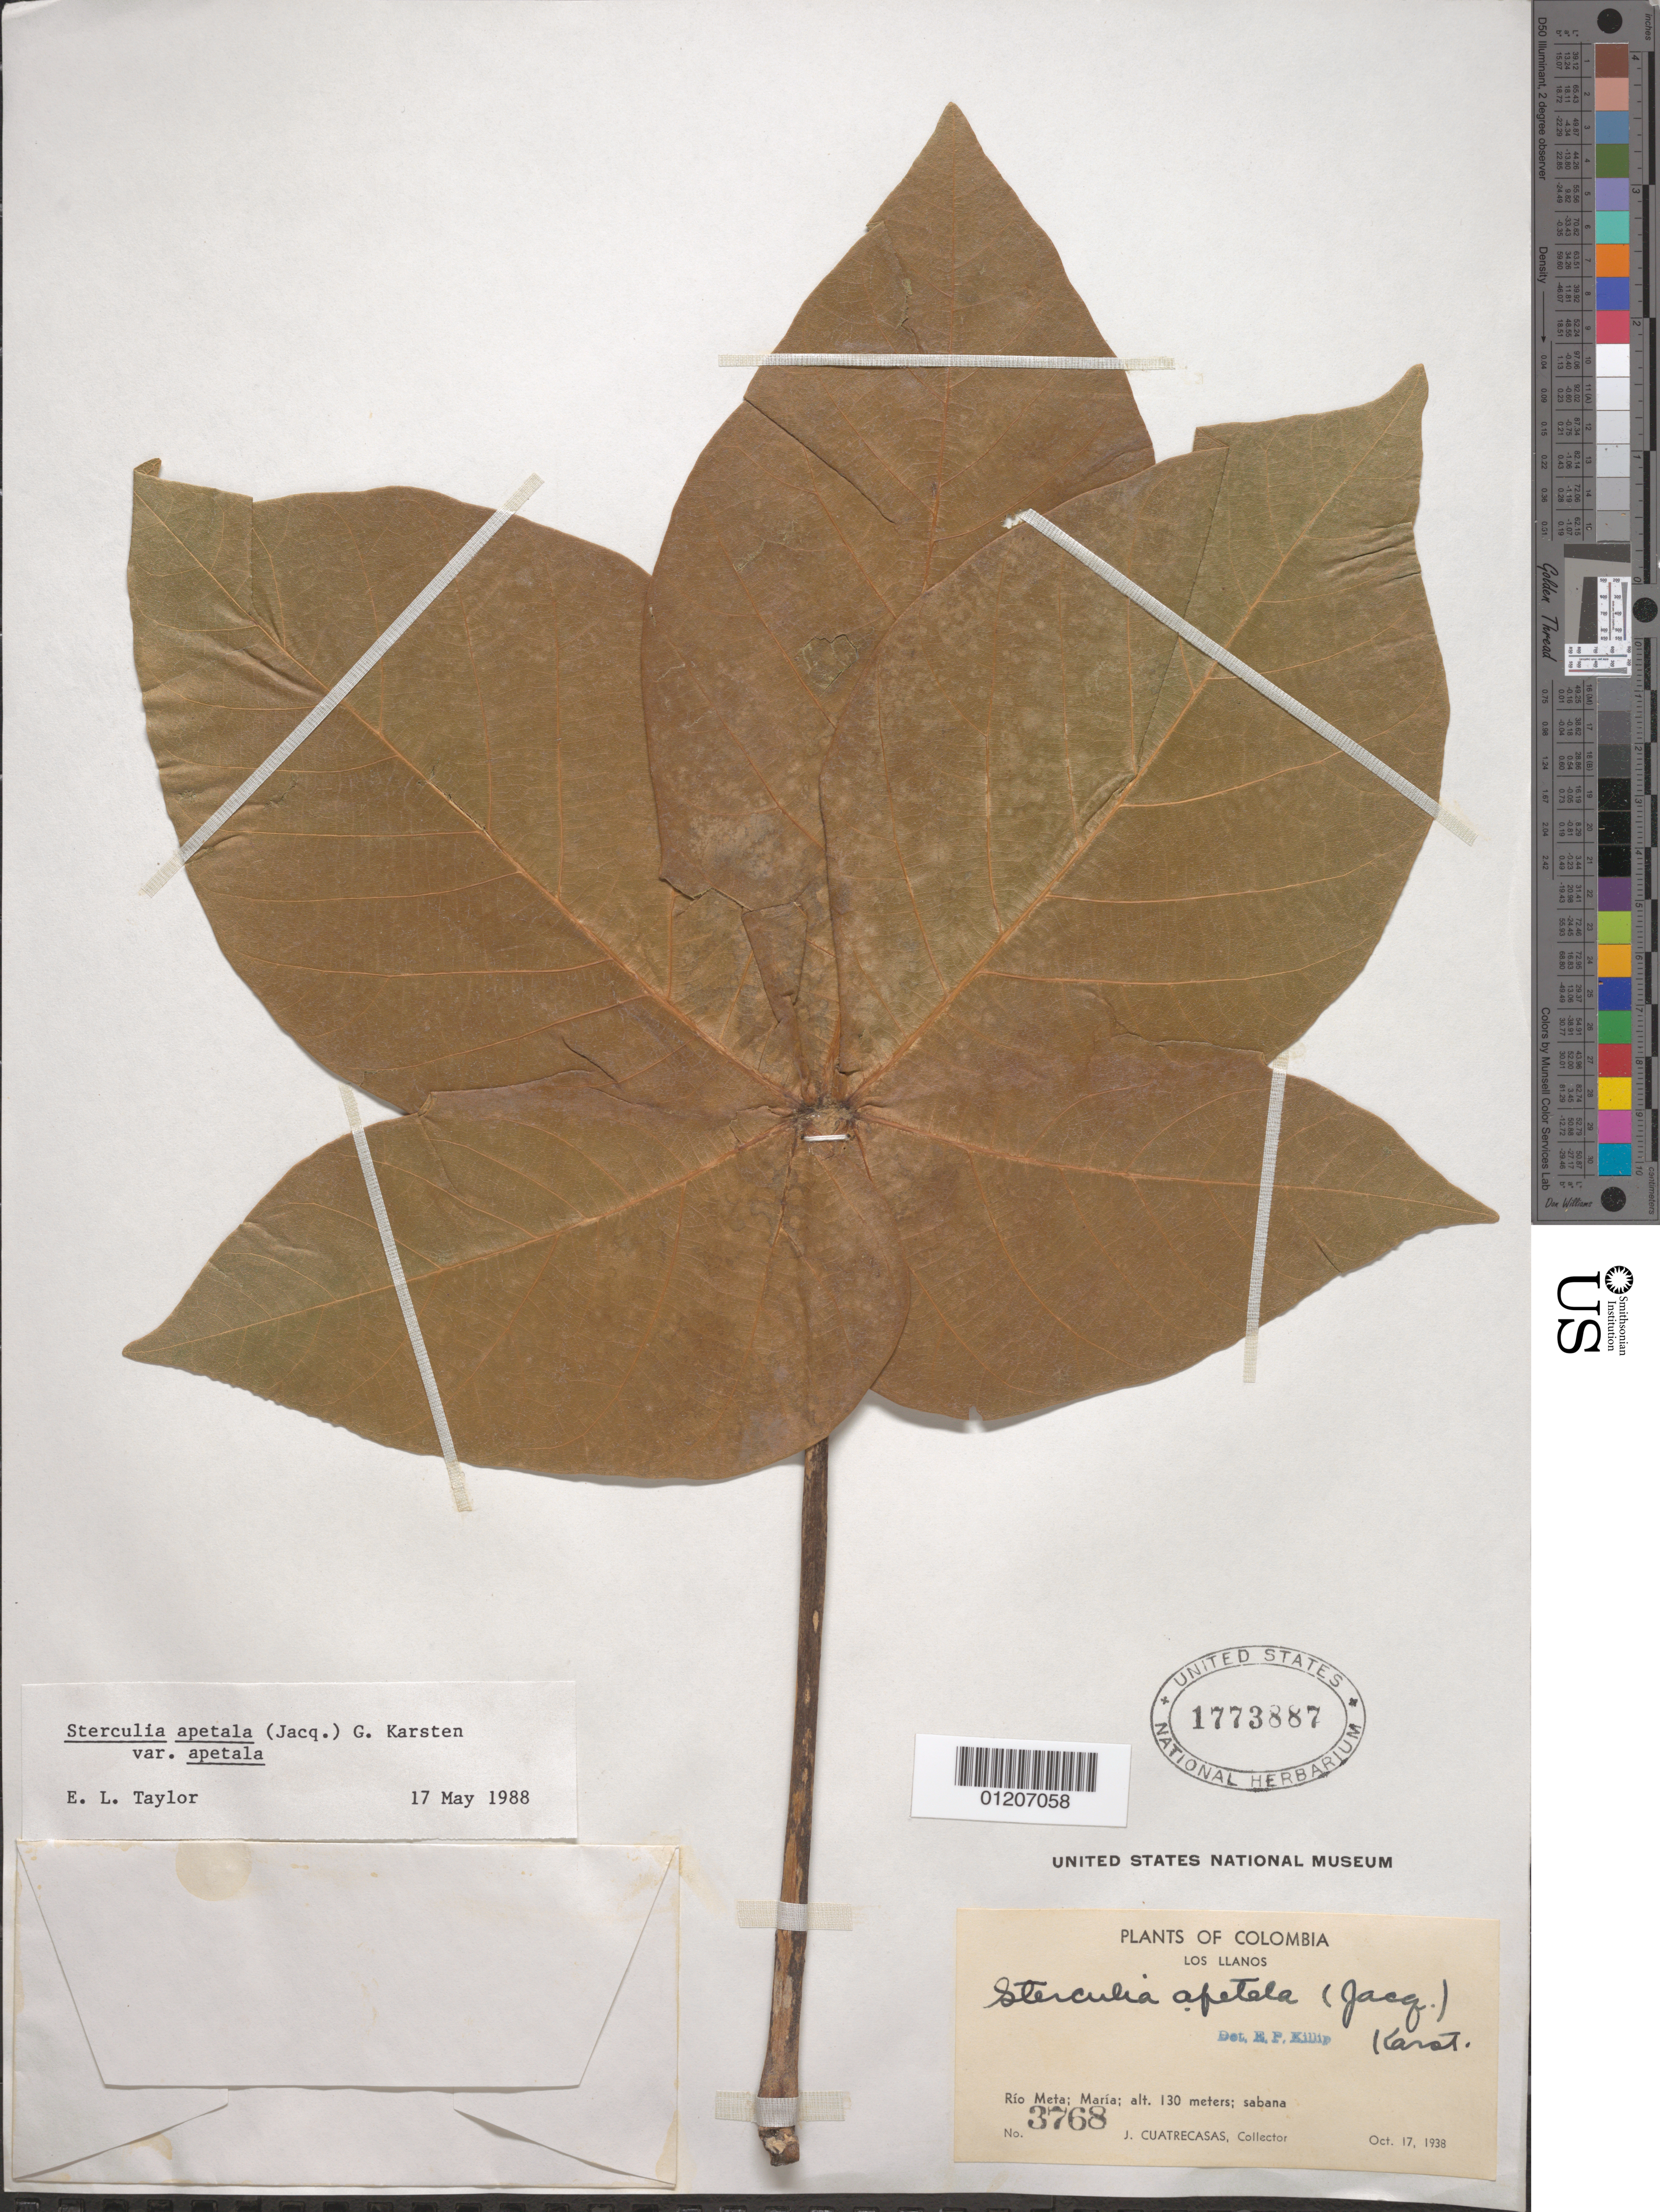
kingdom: Plantae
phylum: Tracheophyta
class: Magnoliopsida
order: Malvales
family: Malvaceae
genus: Sterculia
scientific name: Sterculia apetala var. apetala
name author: (Jacq.) H. Karst.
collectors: J. Cuatrecasas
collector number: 3768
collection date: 1938-10-17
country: Colombia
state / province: Meta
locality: Los Llanos. Río Meta; María.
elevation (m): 130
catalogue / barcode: US 1773887